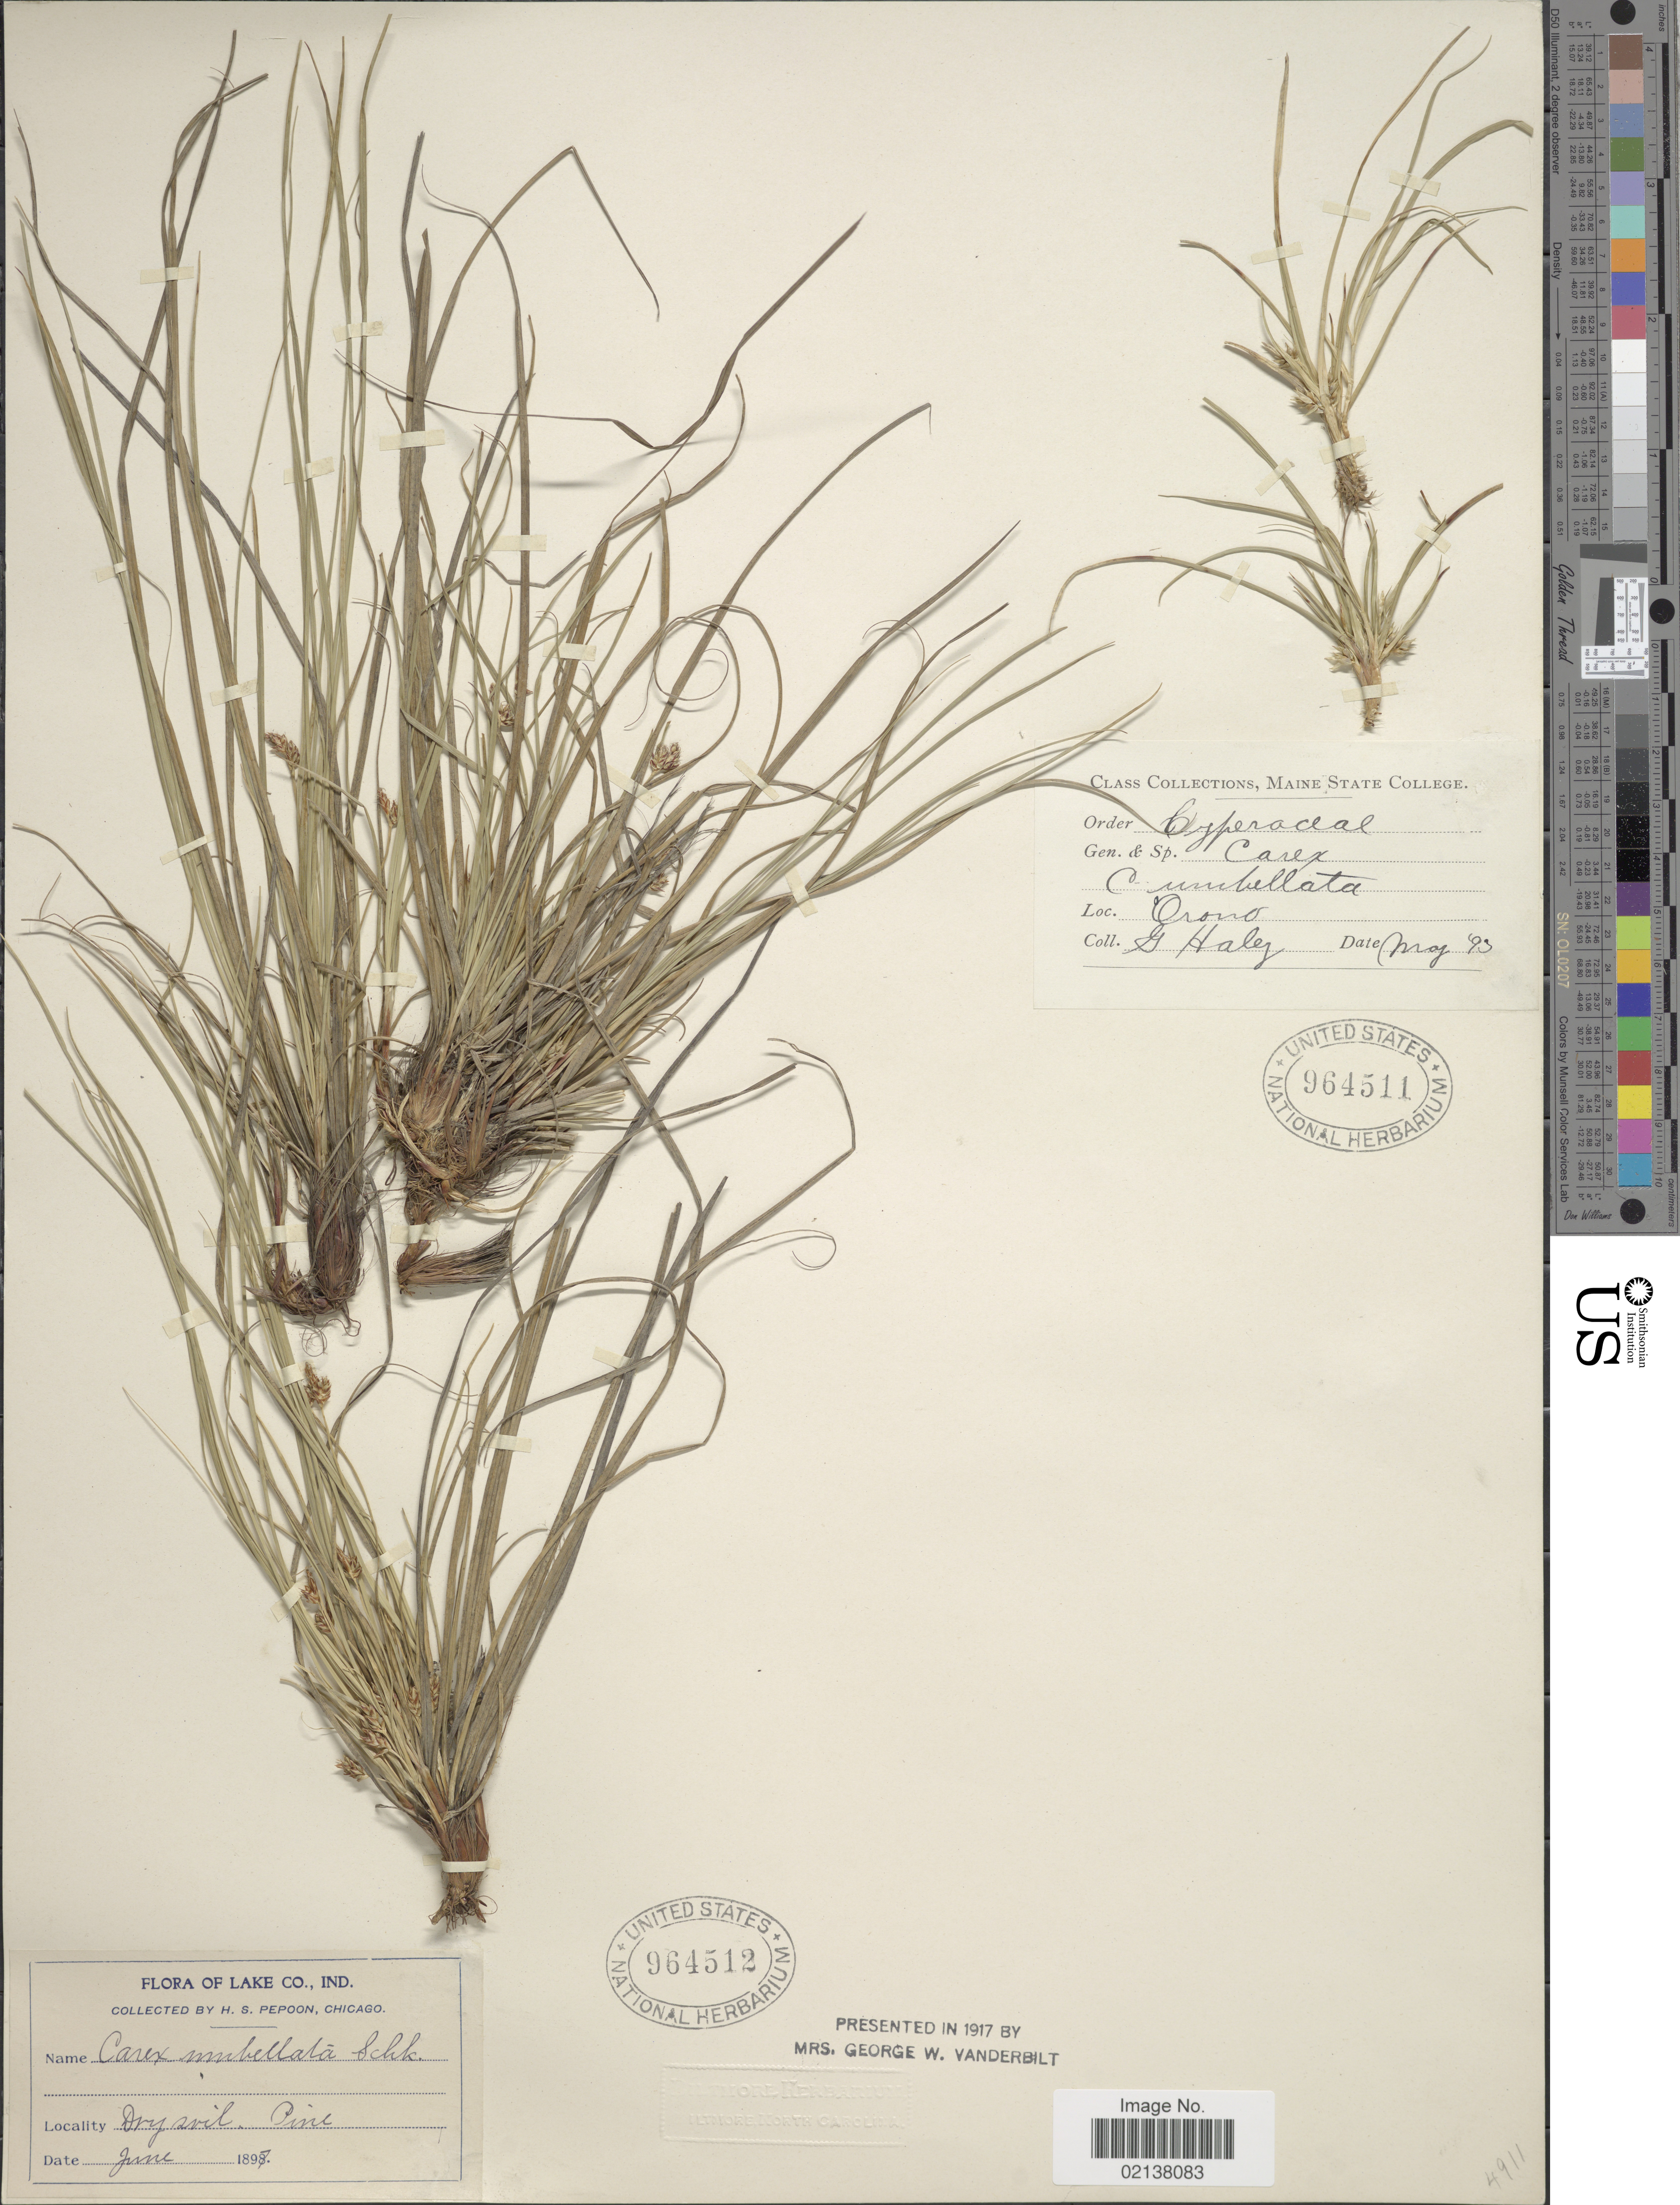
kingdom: Plantae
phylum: Tracheophyta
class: Liliopsida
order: Poales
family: Cyperaceae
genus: Carex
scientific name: Carex umbellata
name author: Schkuhr ex Willd.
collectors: G. Haley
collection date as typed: Transcribed d/m/y: /5/93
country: United States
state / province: Maine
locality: Orono.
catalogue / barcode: US 964511-2